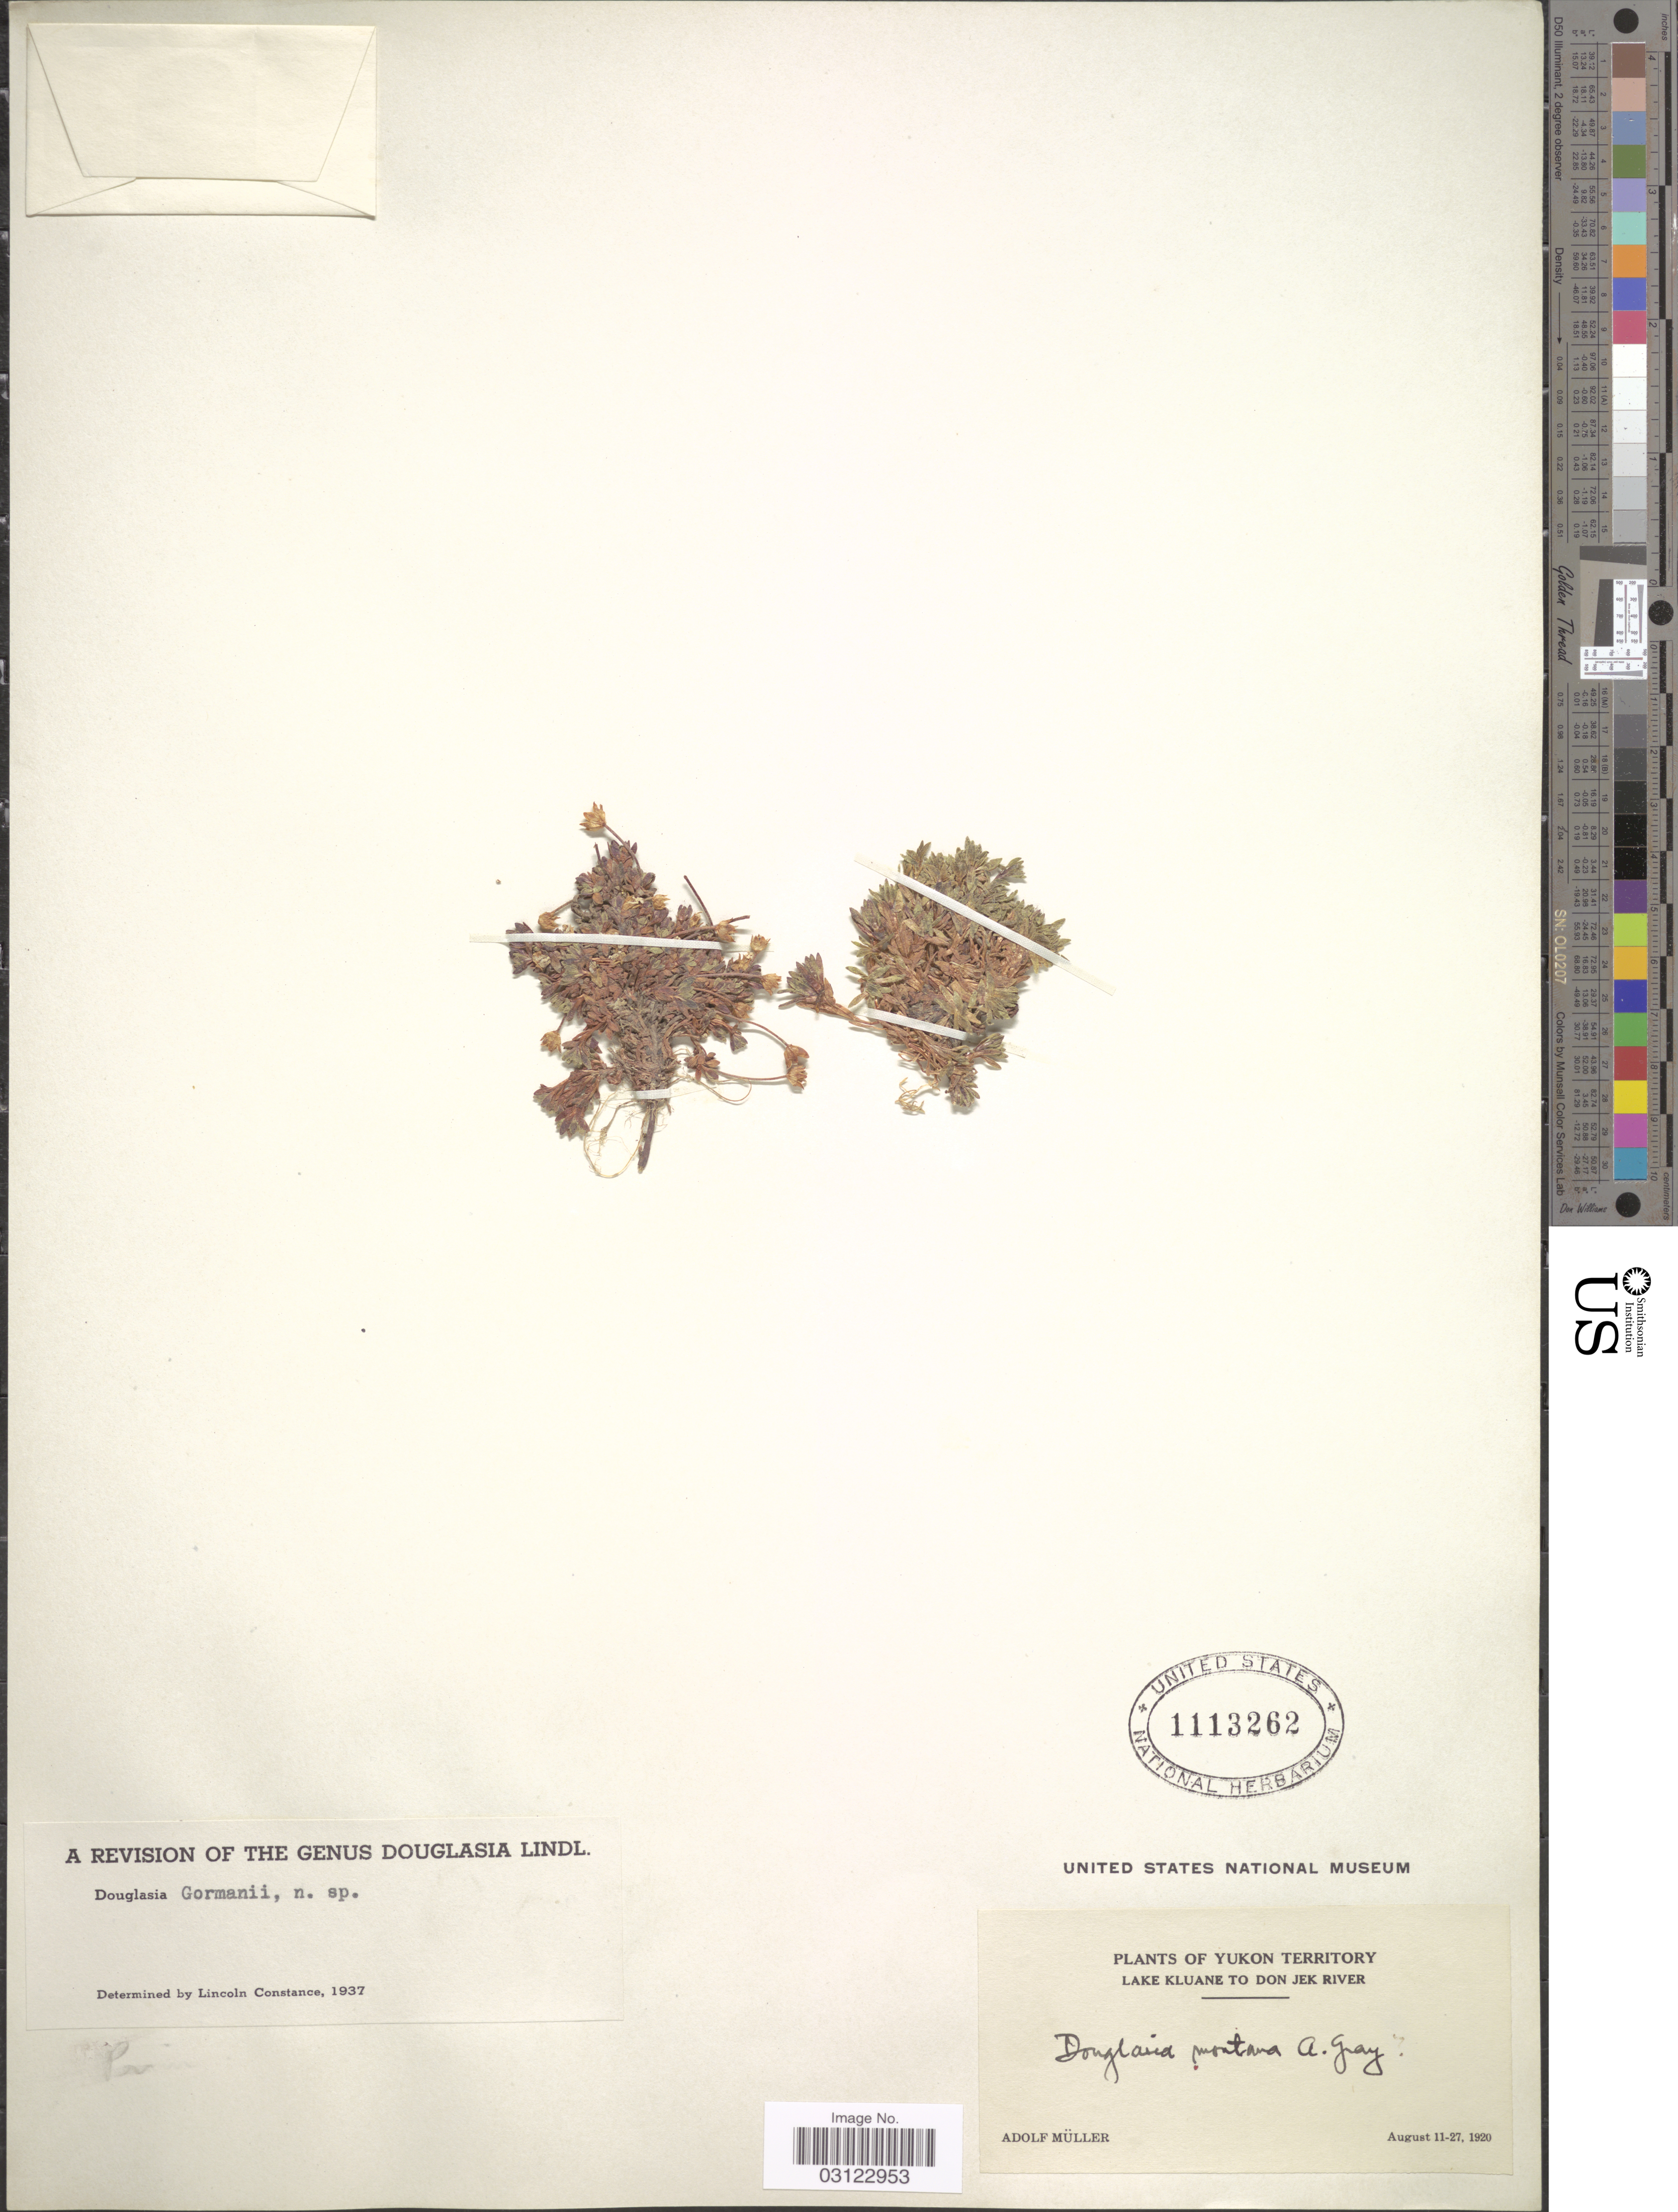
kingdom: Plantae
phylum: Tracheophyta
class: Magnoliopsida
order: Ericales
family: Primulaceae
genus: Douglasia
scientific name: Douglasia gormanii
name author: Constance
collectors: A. Muller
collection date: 1920-08-11/1920-08-27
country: Canada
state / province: Yukon Territory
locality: Lake Kluane to Don Jek River.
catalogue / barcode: US 1113262